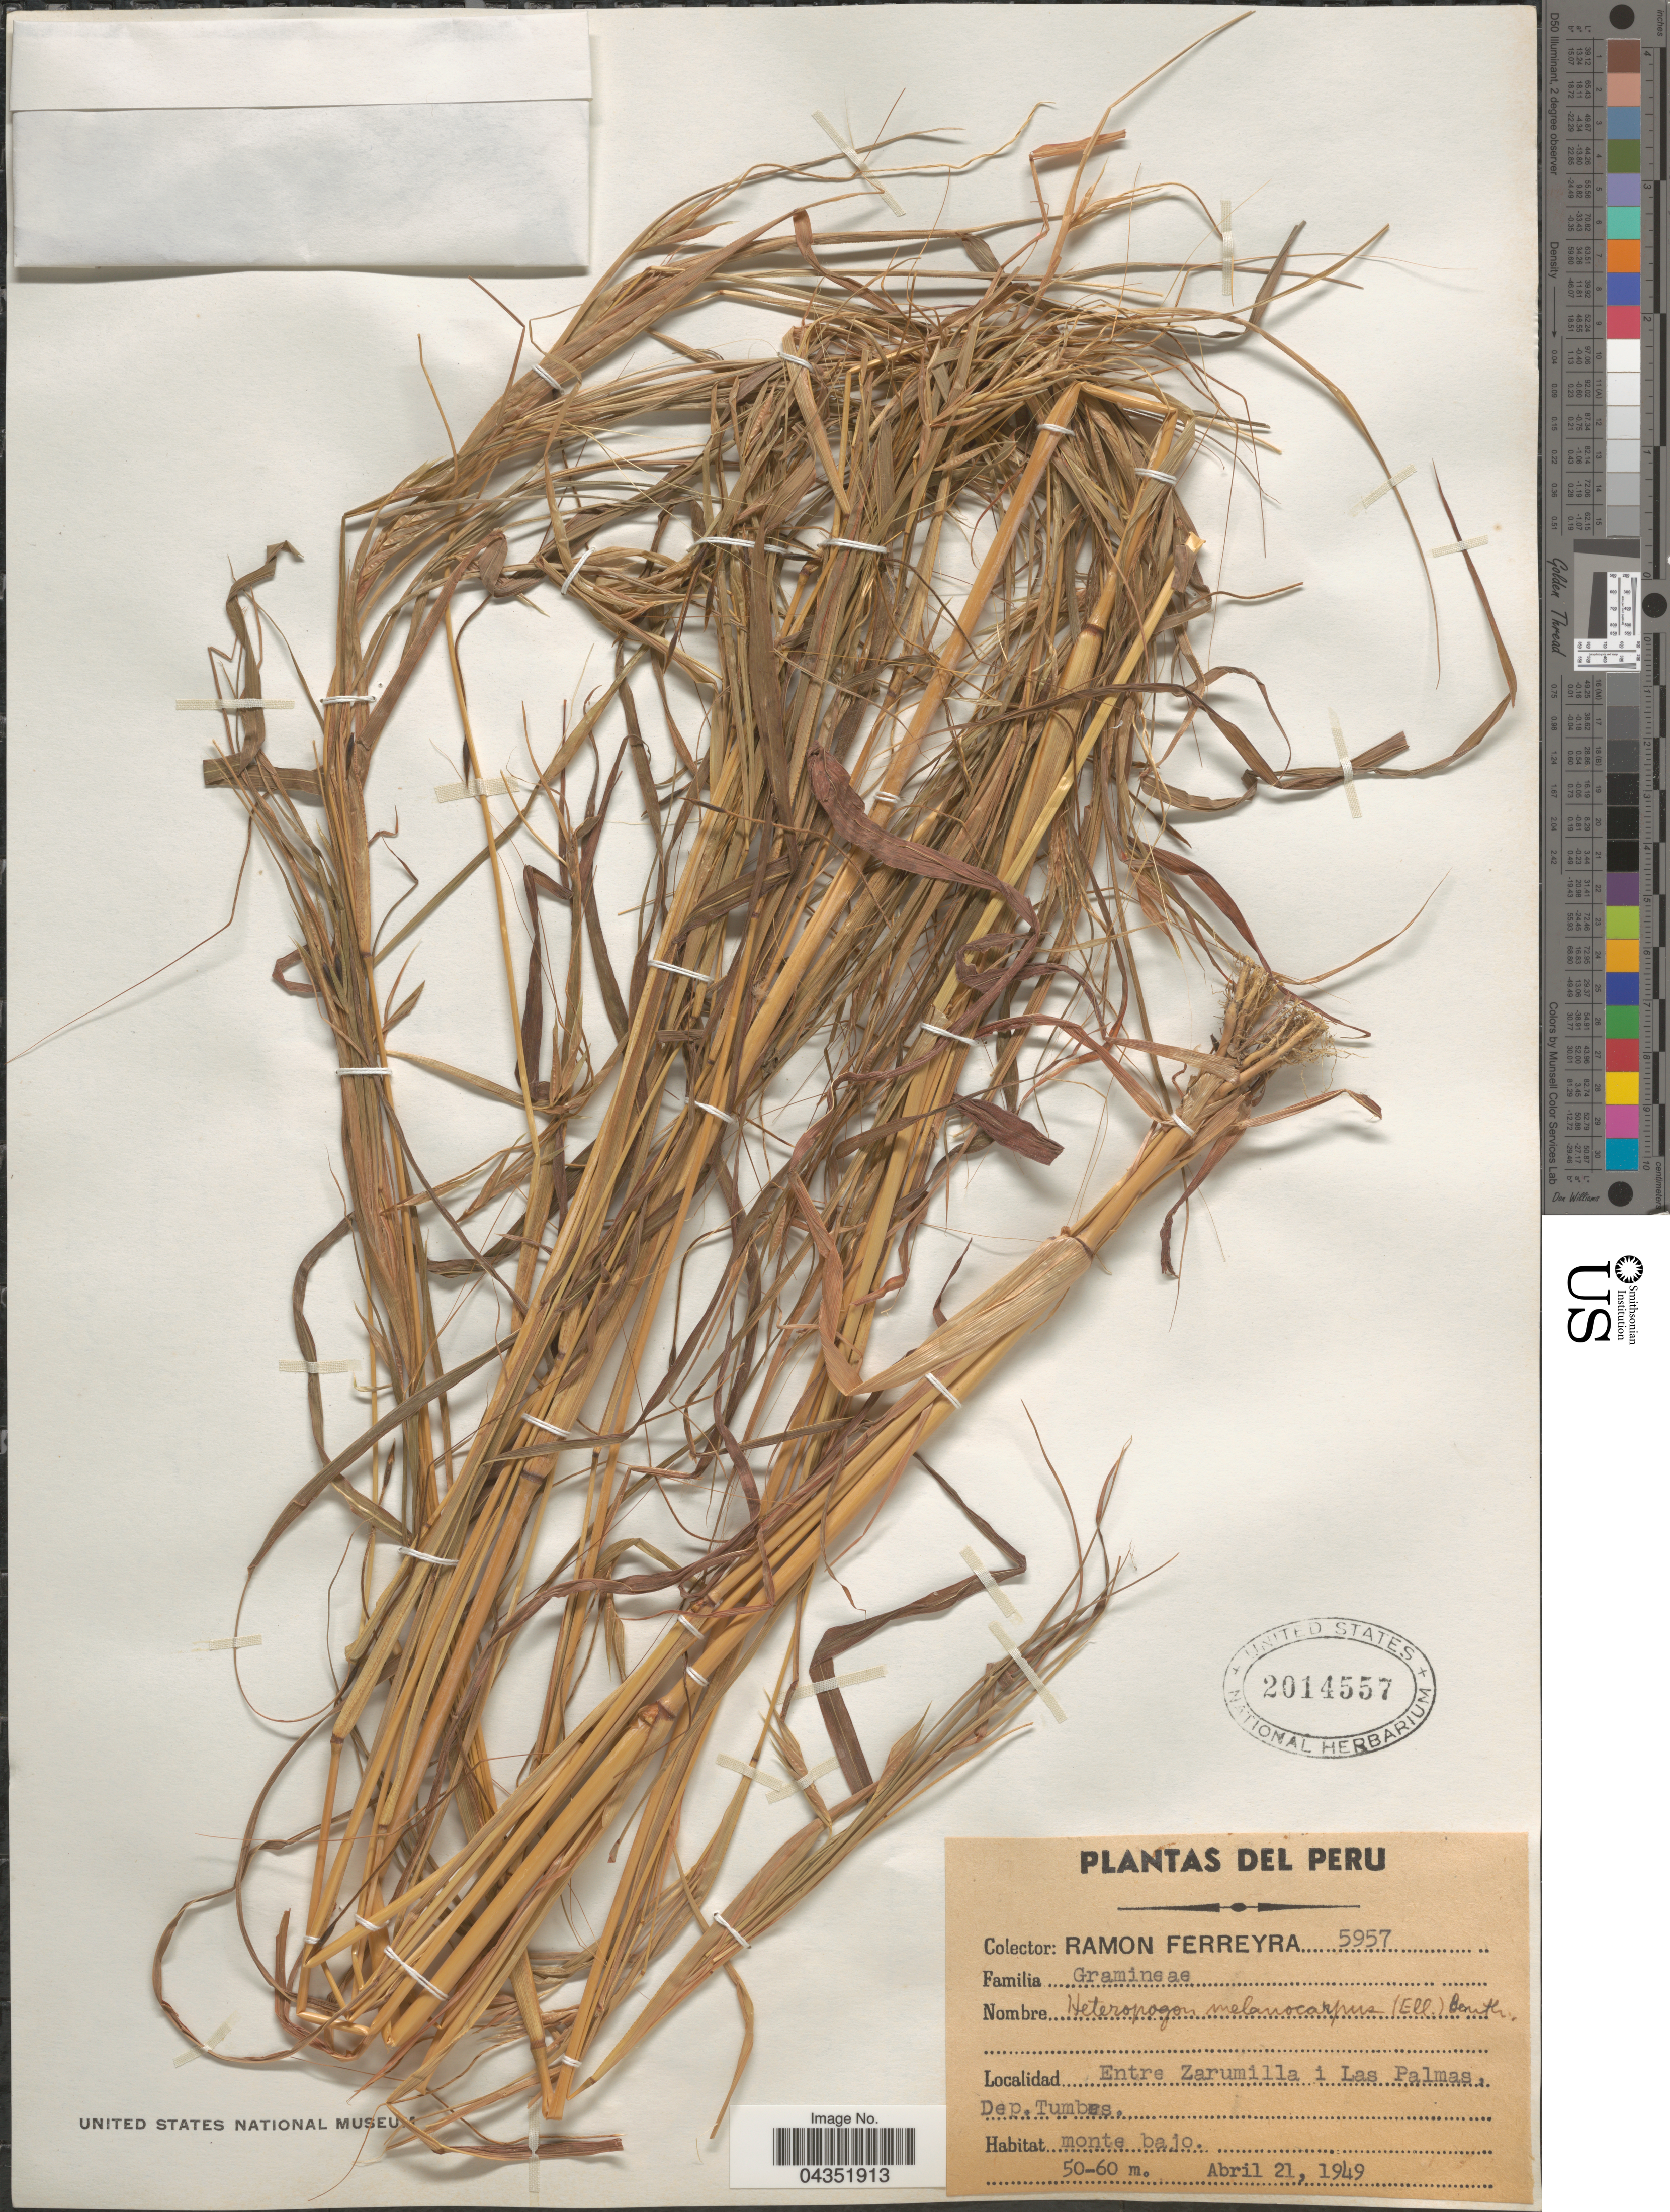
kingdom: Plantae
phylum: Tracheophyta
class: Liliopsida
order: Poales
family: Poaceae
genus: Heteropogon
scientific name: Heteropogon melanocarpus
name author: (Elliott) Benth.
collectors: R. A. Ferreyra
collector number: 5957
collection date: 1949-04-21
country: Peru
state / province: Tumbes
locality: Entre Zarumilla i Las Palmas, Dep. Tumbes.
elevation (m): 50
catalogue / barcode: US 2014557